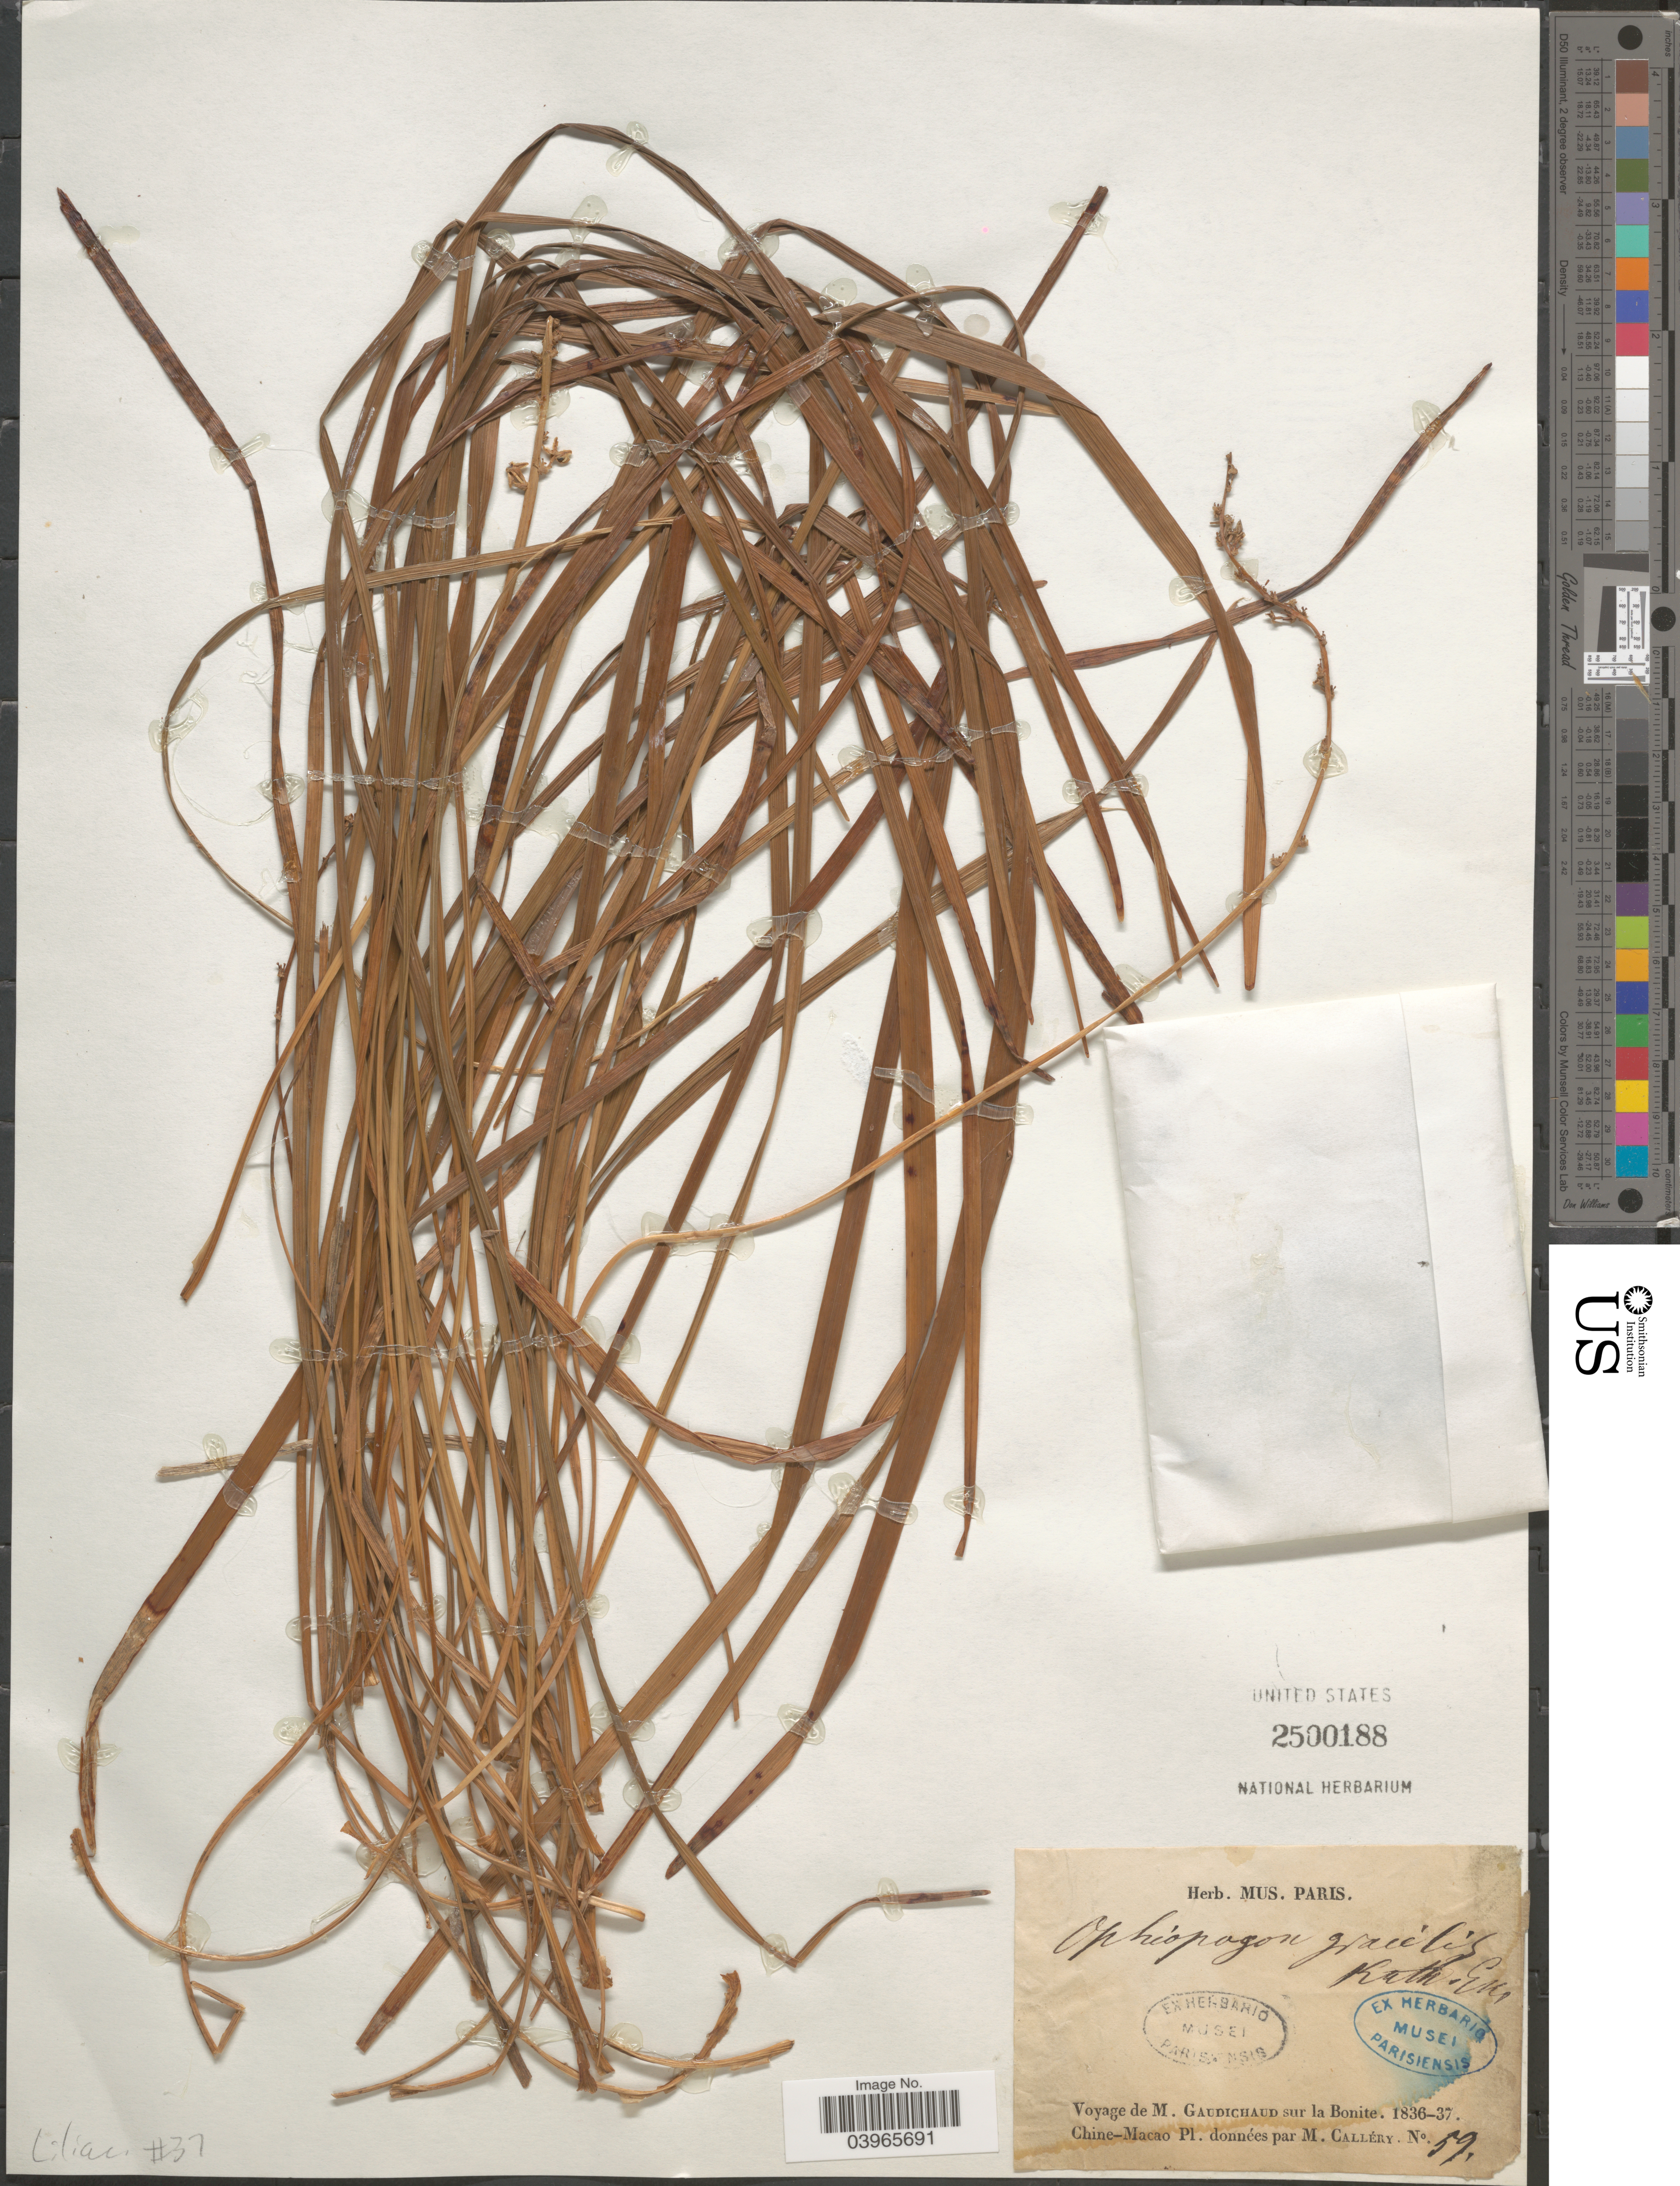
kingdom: Plantae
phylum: Tracheophyta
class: Liliopsida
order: Asparagales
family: Asparagaceae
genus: Ophiopogon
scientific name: Ophiopogon gracilis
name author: Kunth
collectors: M. Guadichaud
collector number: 59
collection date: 1836/1837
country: China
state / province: Macau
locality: Chine-Macao.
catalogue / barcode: US 2500188